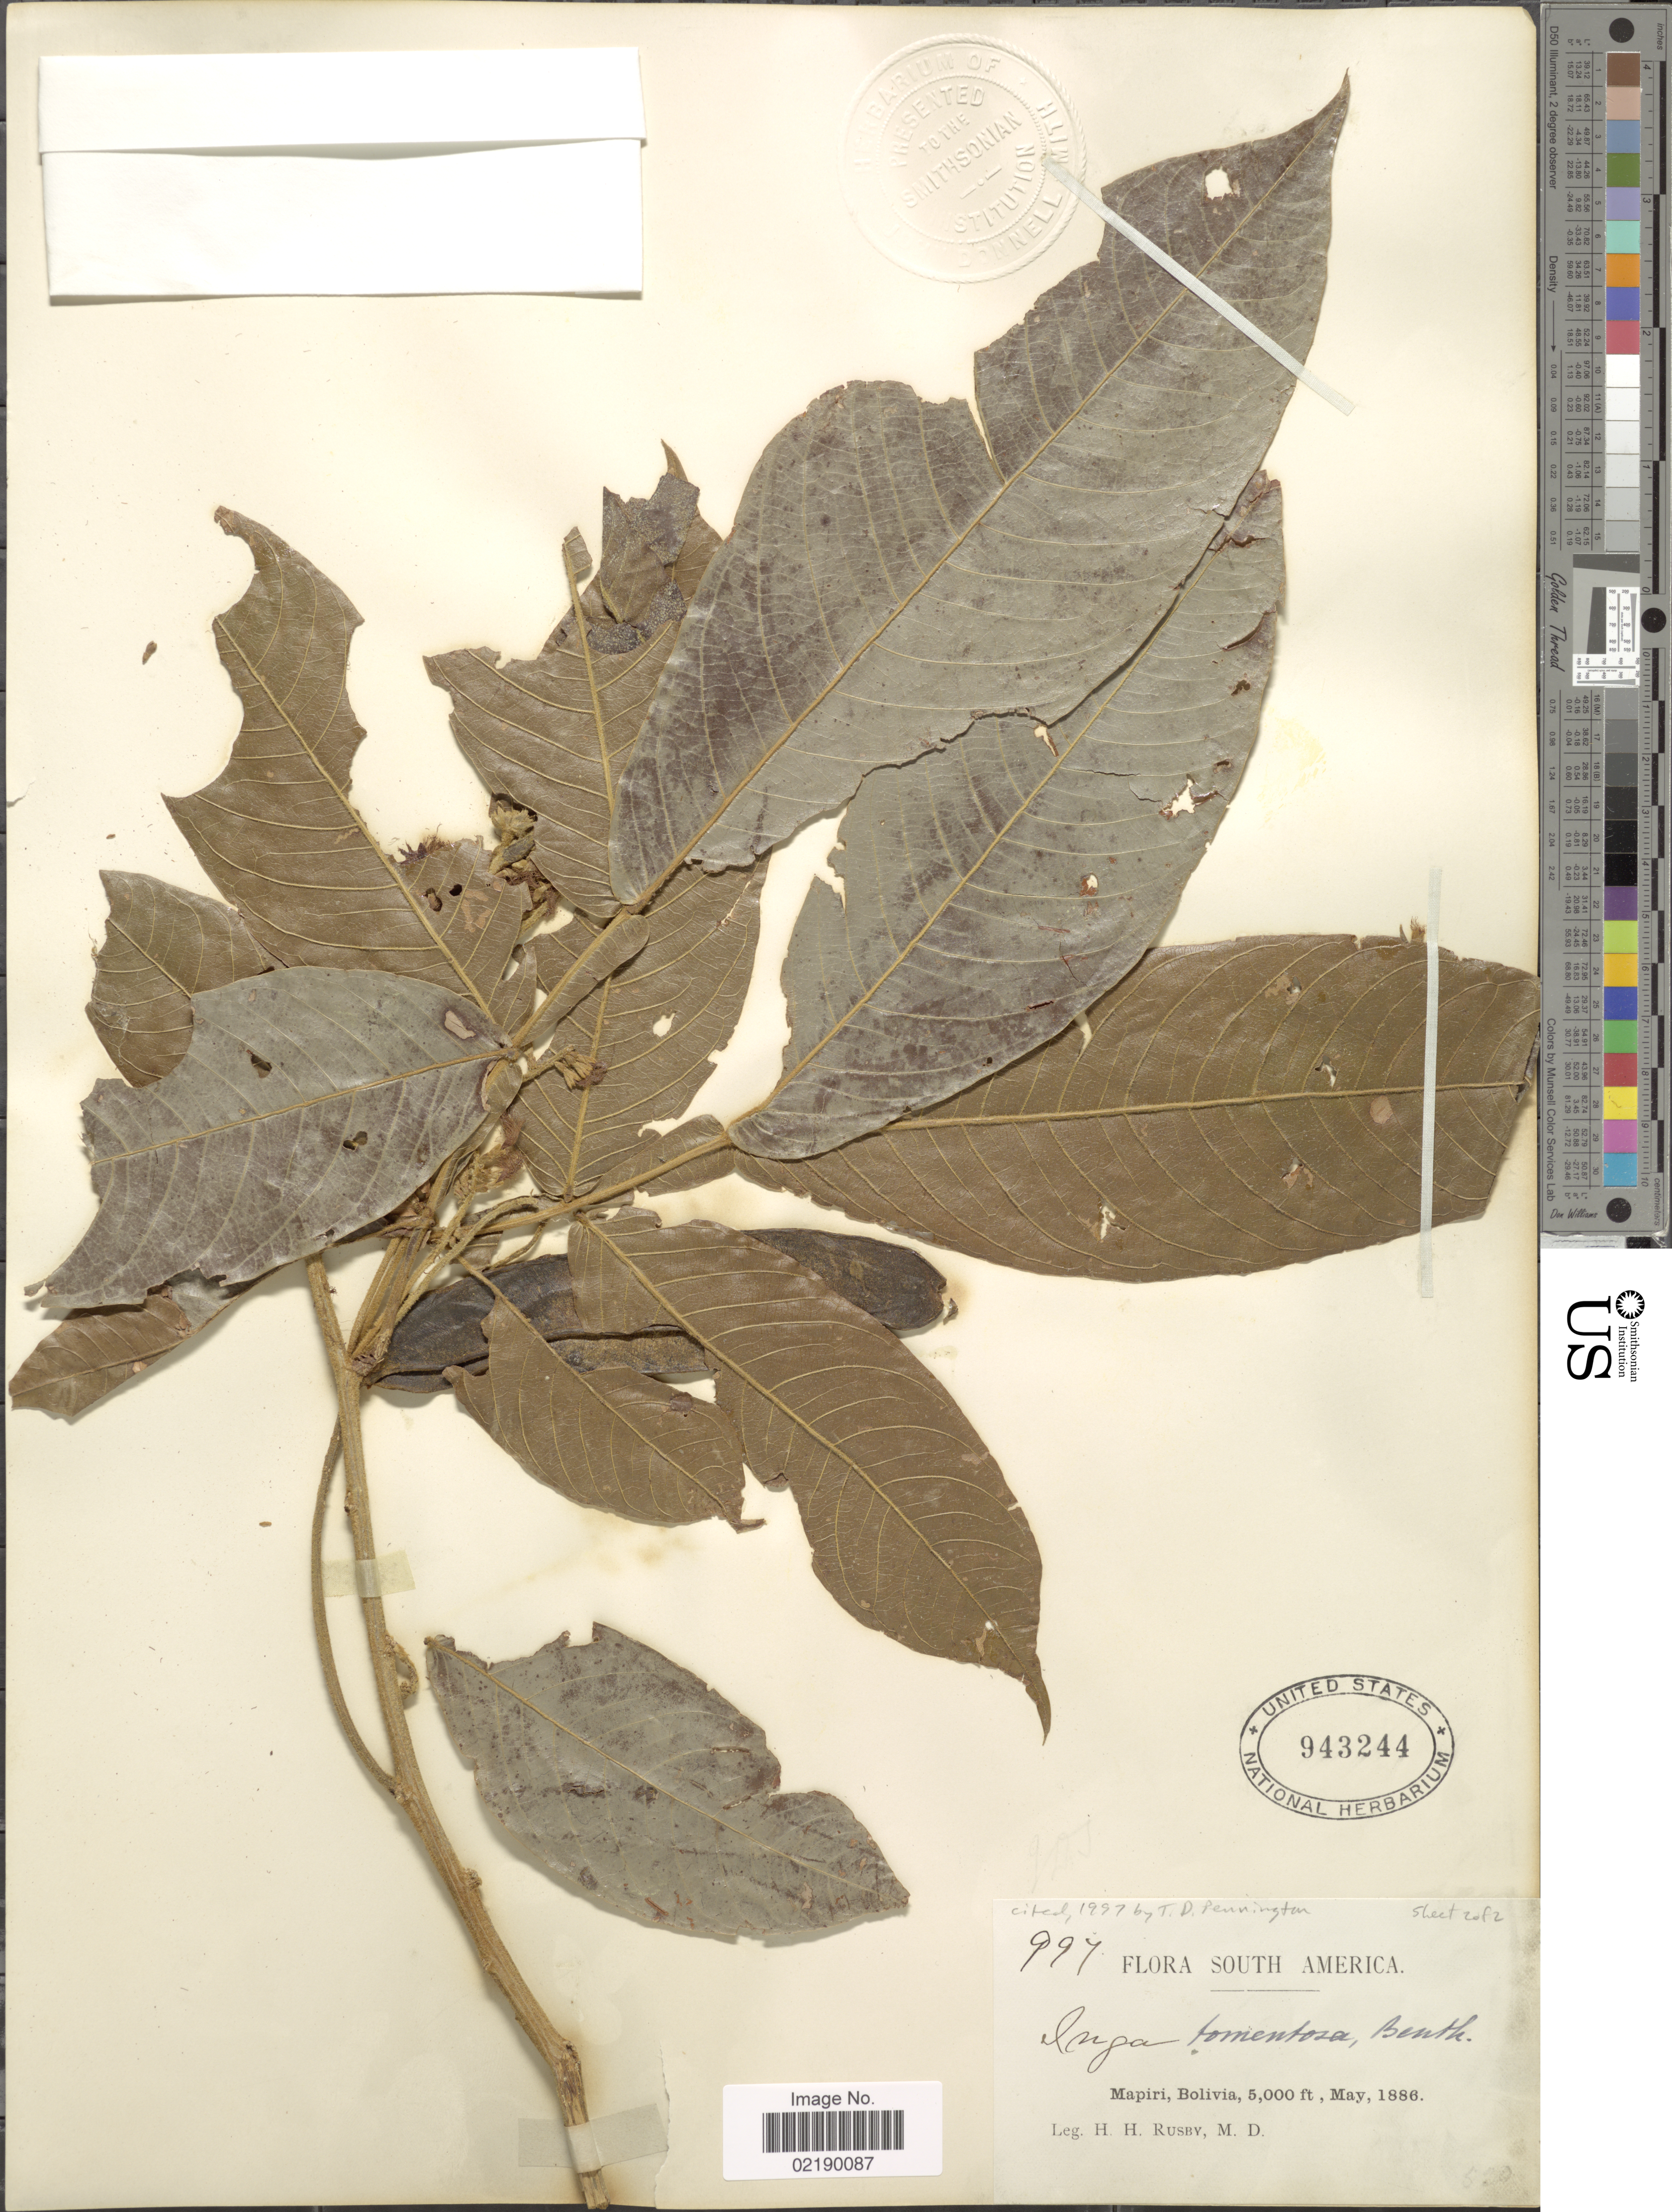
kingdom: Plantae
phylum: Tracheophyta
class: Magnoliopsida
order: Fabales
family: Fabaceae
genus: Inga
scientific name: Inga tomentosa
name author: Benth.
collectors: H. H. Rusby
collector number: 997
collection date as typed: May, 1886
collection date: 1886-05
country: Bolivia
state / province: La Páz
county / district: Larecaja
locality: Mapiri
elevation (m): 1524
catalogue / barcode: US 943244